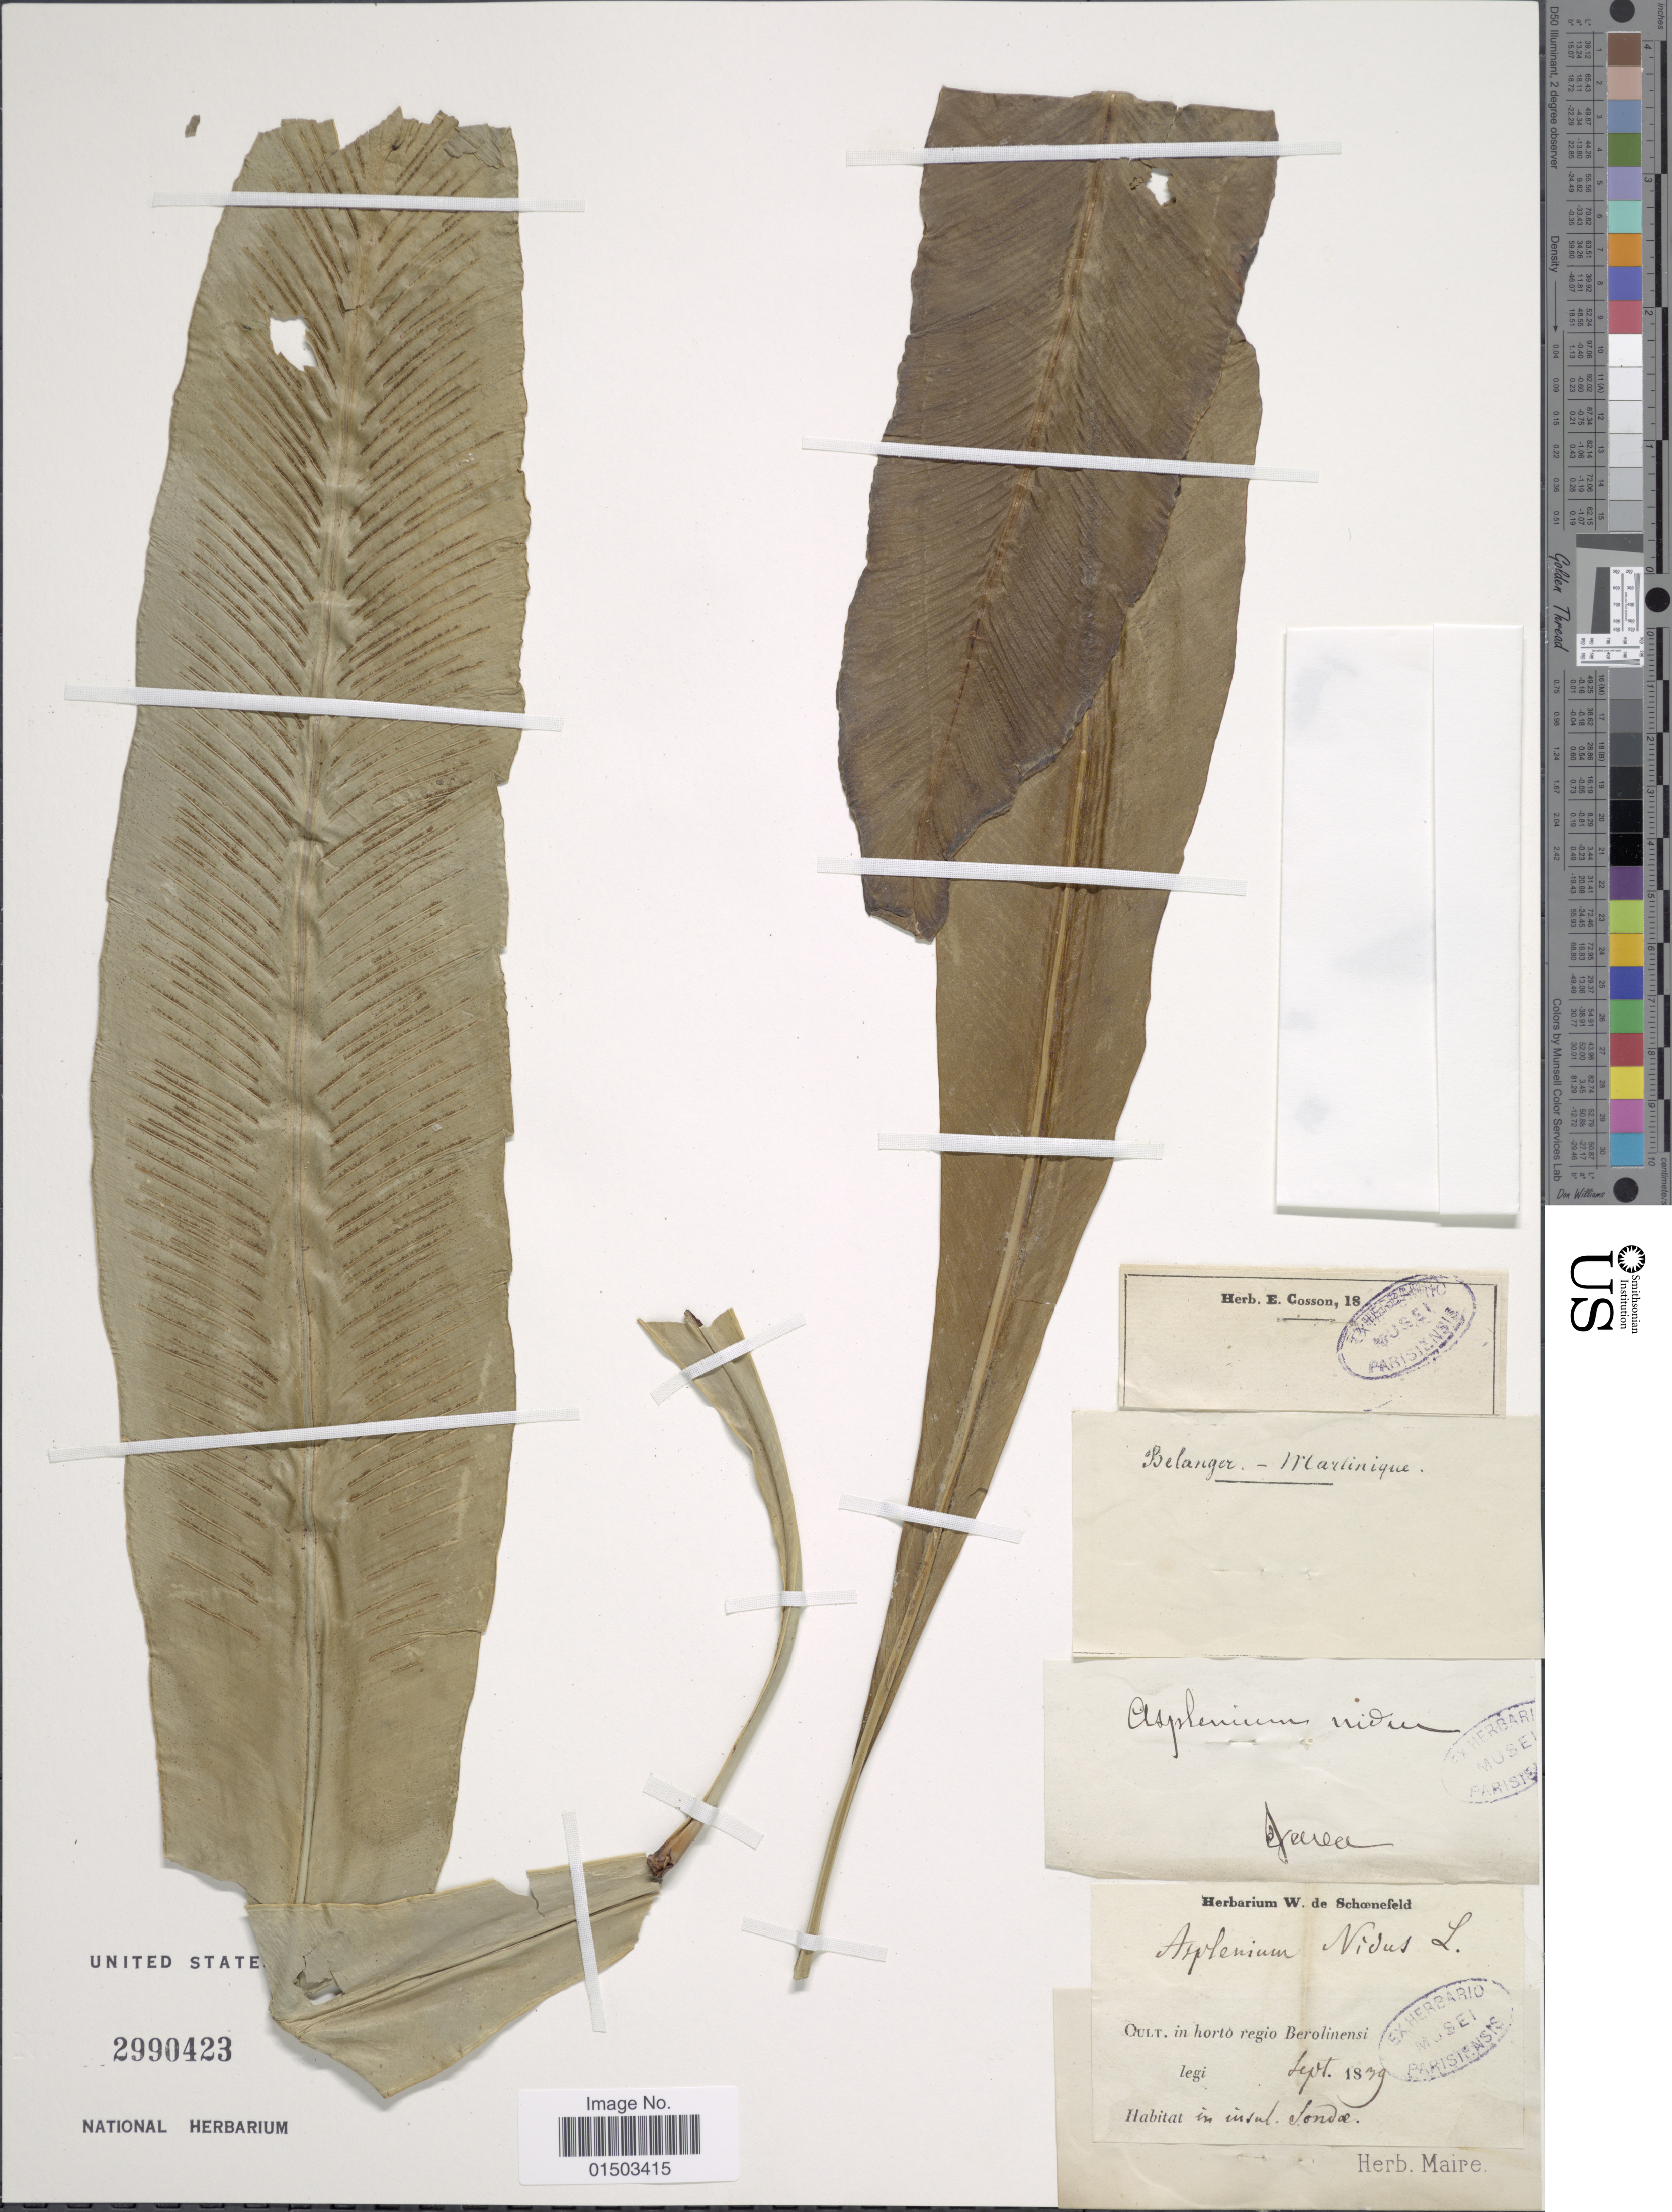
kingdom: Plantae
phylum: Tracheophyta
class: Polypodiopsida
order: Polypodiales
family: Aspleniaceae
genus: Asplenium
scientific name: Asplenium nidus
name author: L.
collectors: ex herb. W. de Schoenefeld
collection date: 1839-09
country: South Korea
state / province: South Jeolla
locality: Cult. in horto regio Berolinensi.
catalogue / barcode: US 2990423